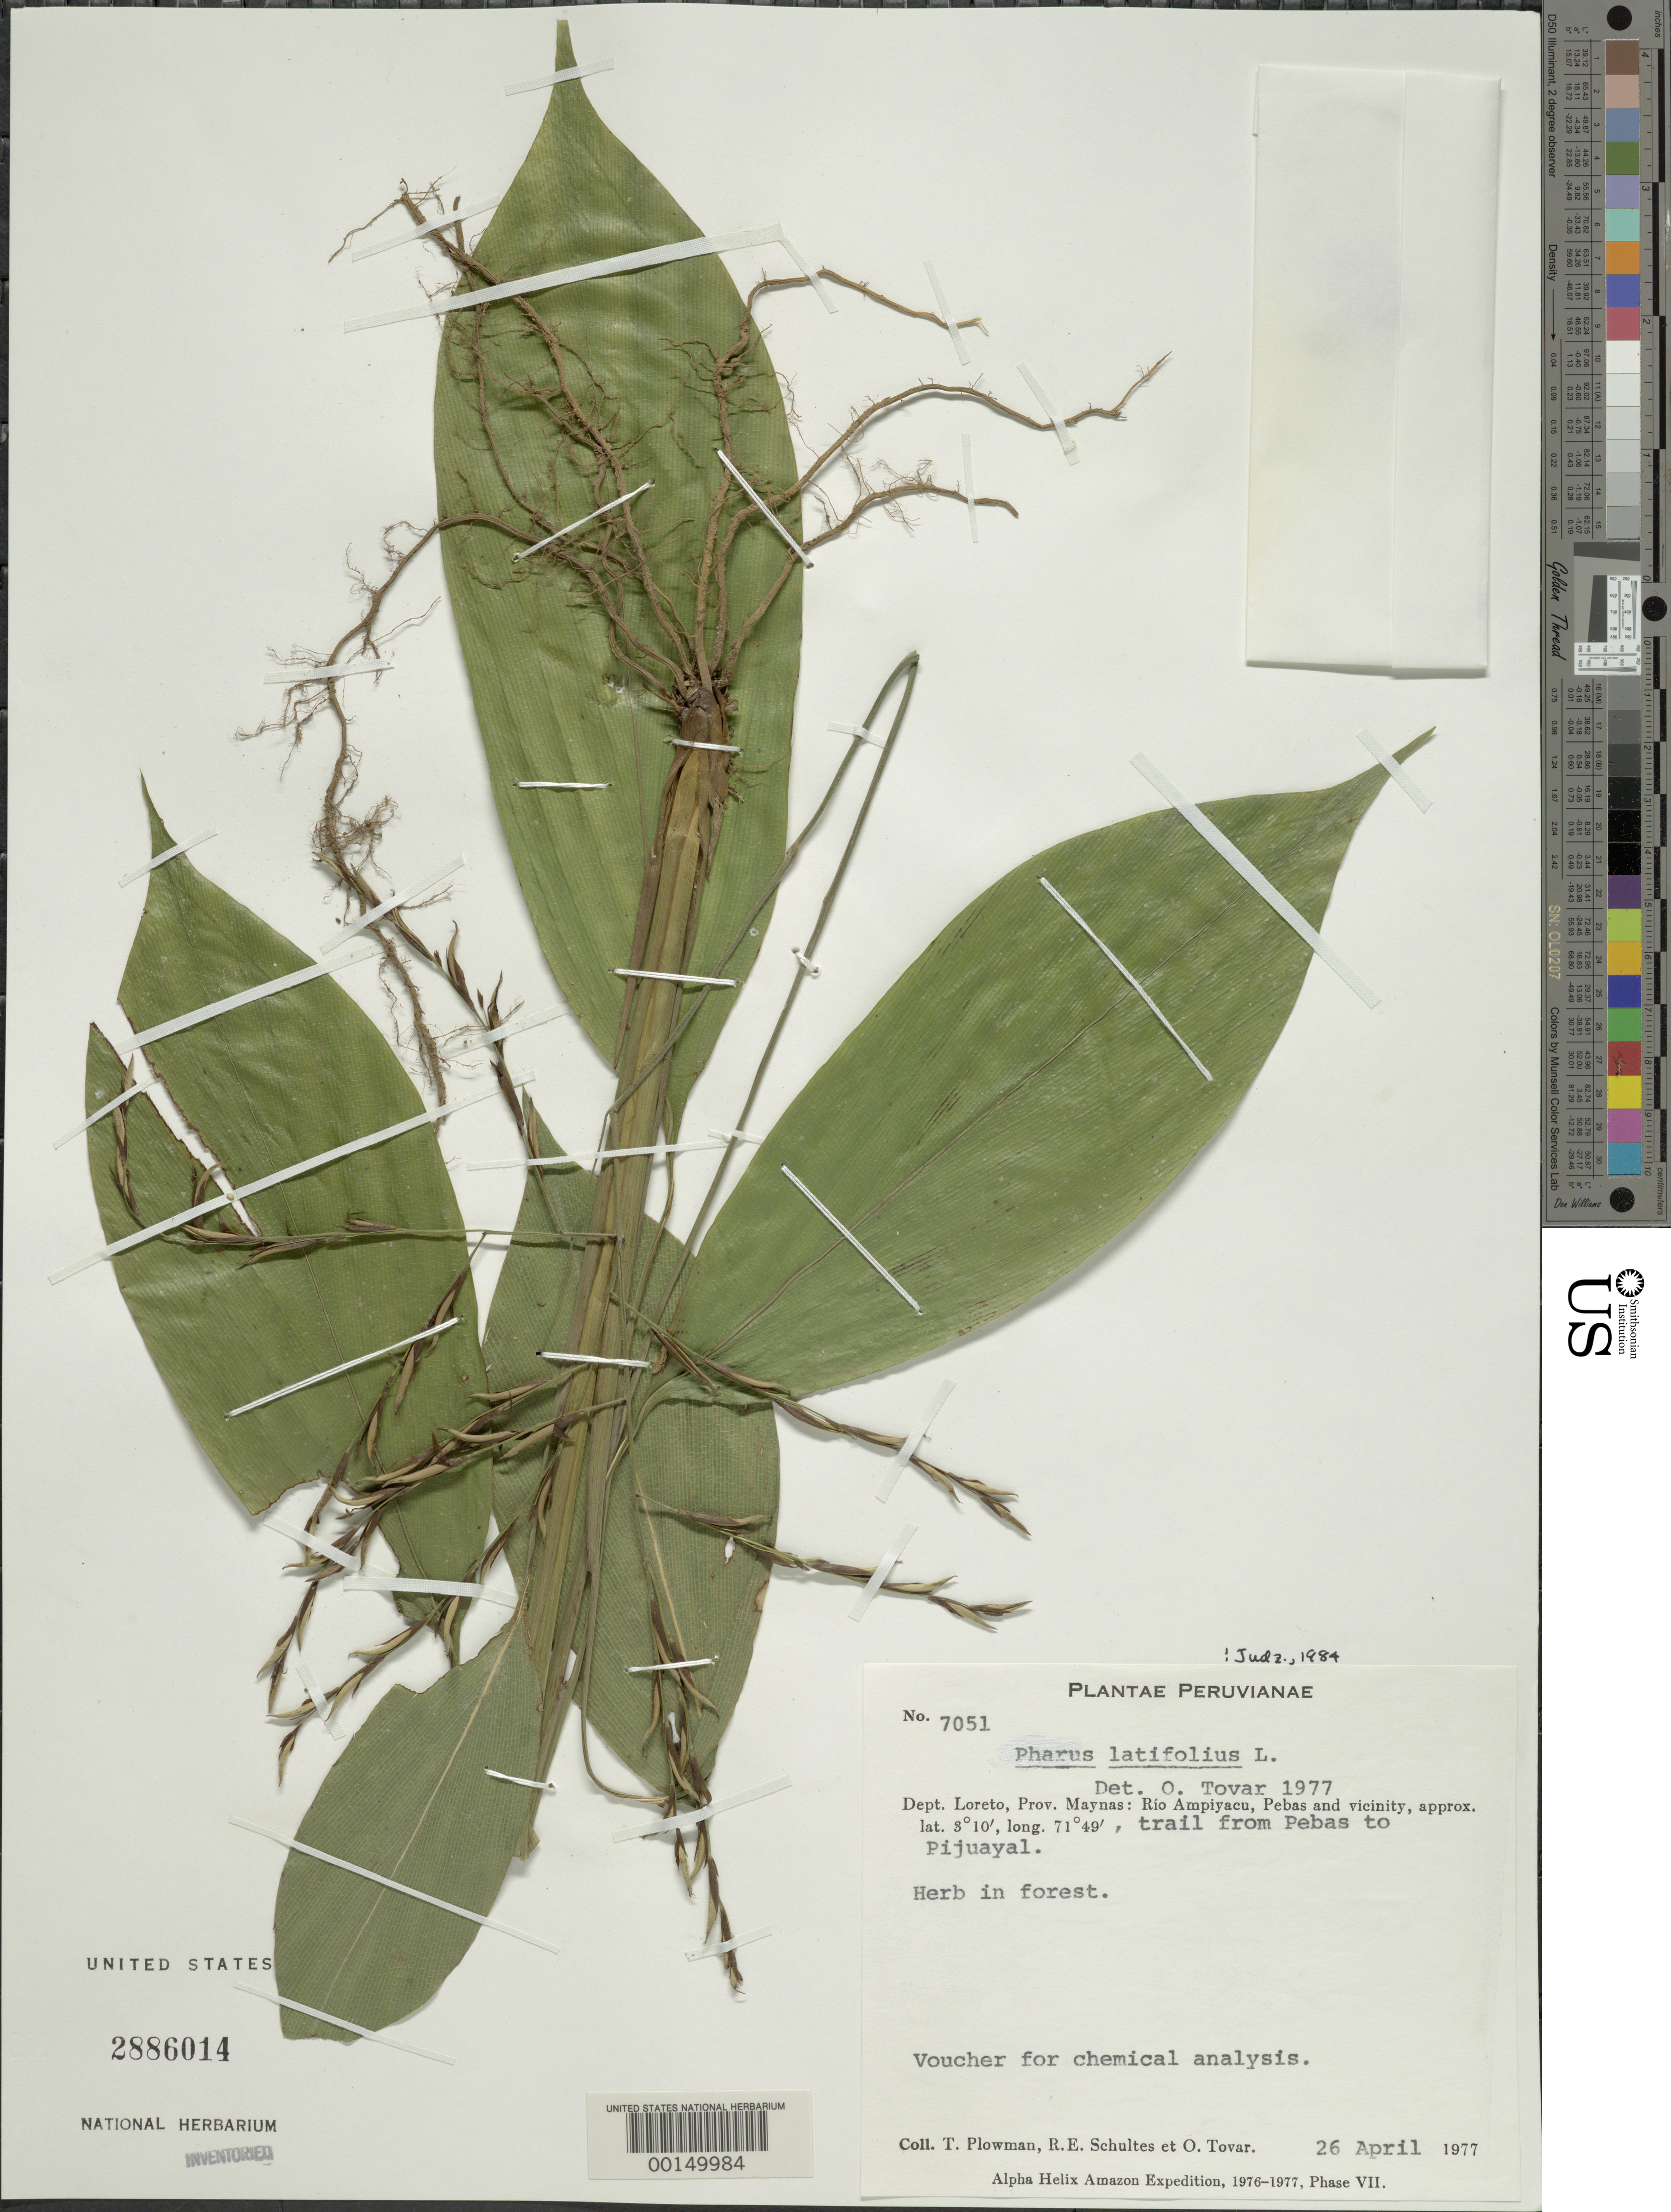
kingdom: Plantae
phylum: Tracheophyta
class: Liliopsida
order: Poales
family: Poaceae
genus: Pharus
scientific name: Pharus latifolius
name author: L.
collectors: T. Plowman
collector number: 7051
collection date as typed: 26 Apr 1977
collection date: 1977-04-26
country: Peru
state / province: Loreto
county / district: Maynas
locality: Río Ampiyacu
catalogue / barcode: US 2886014